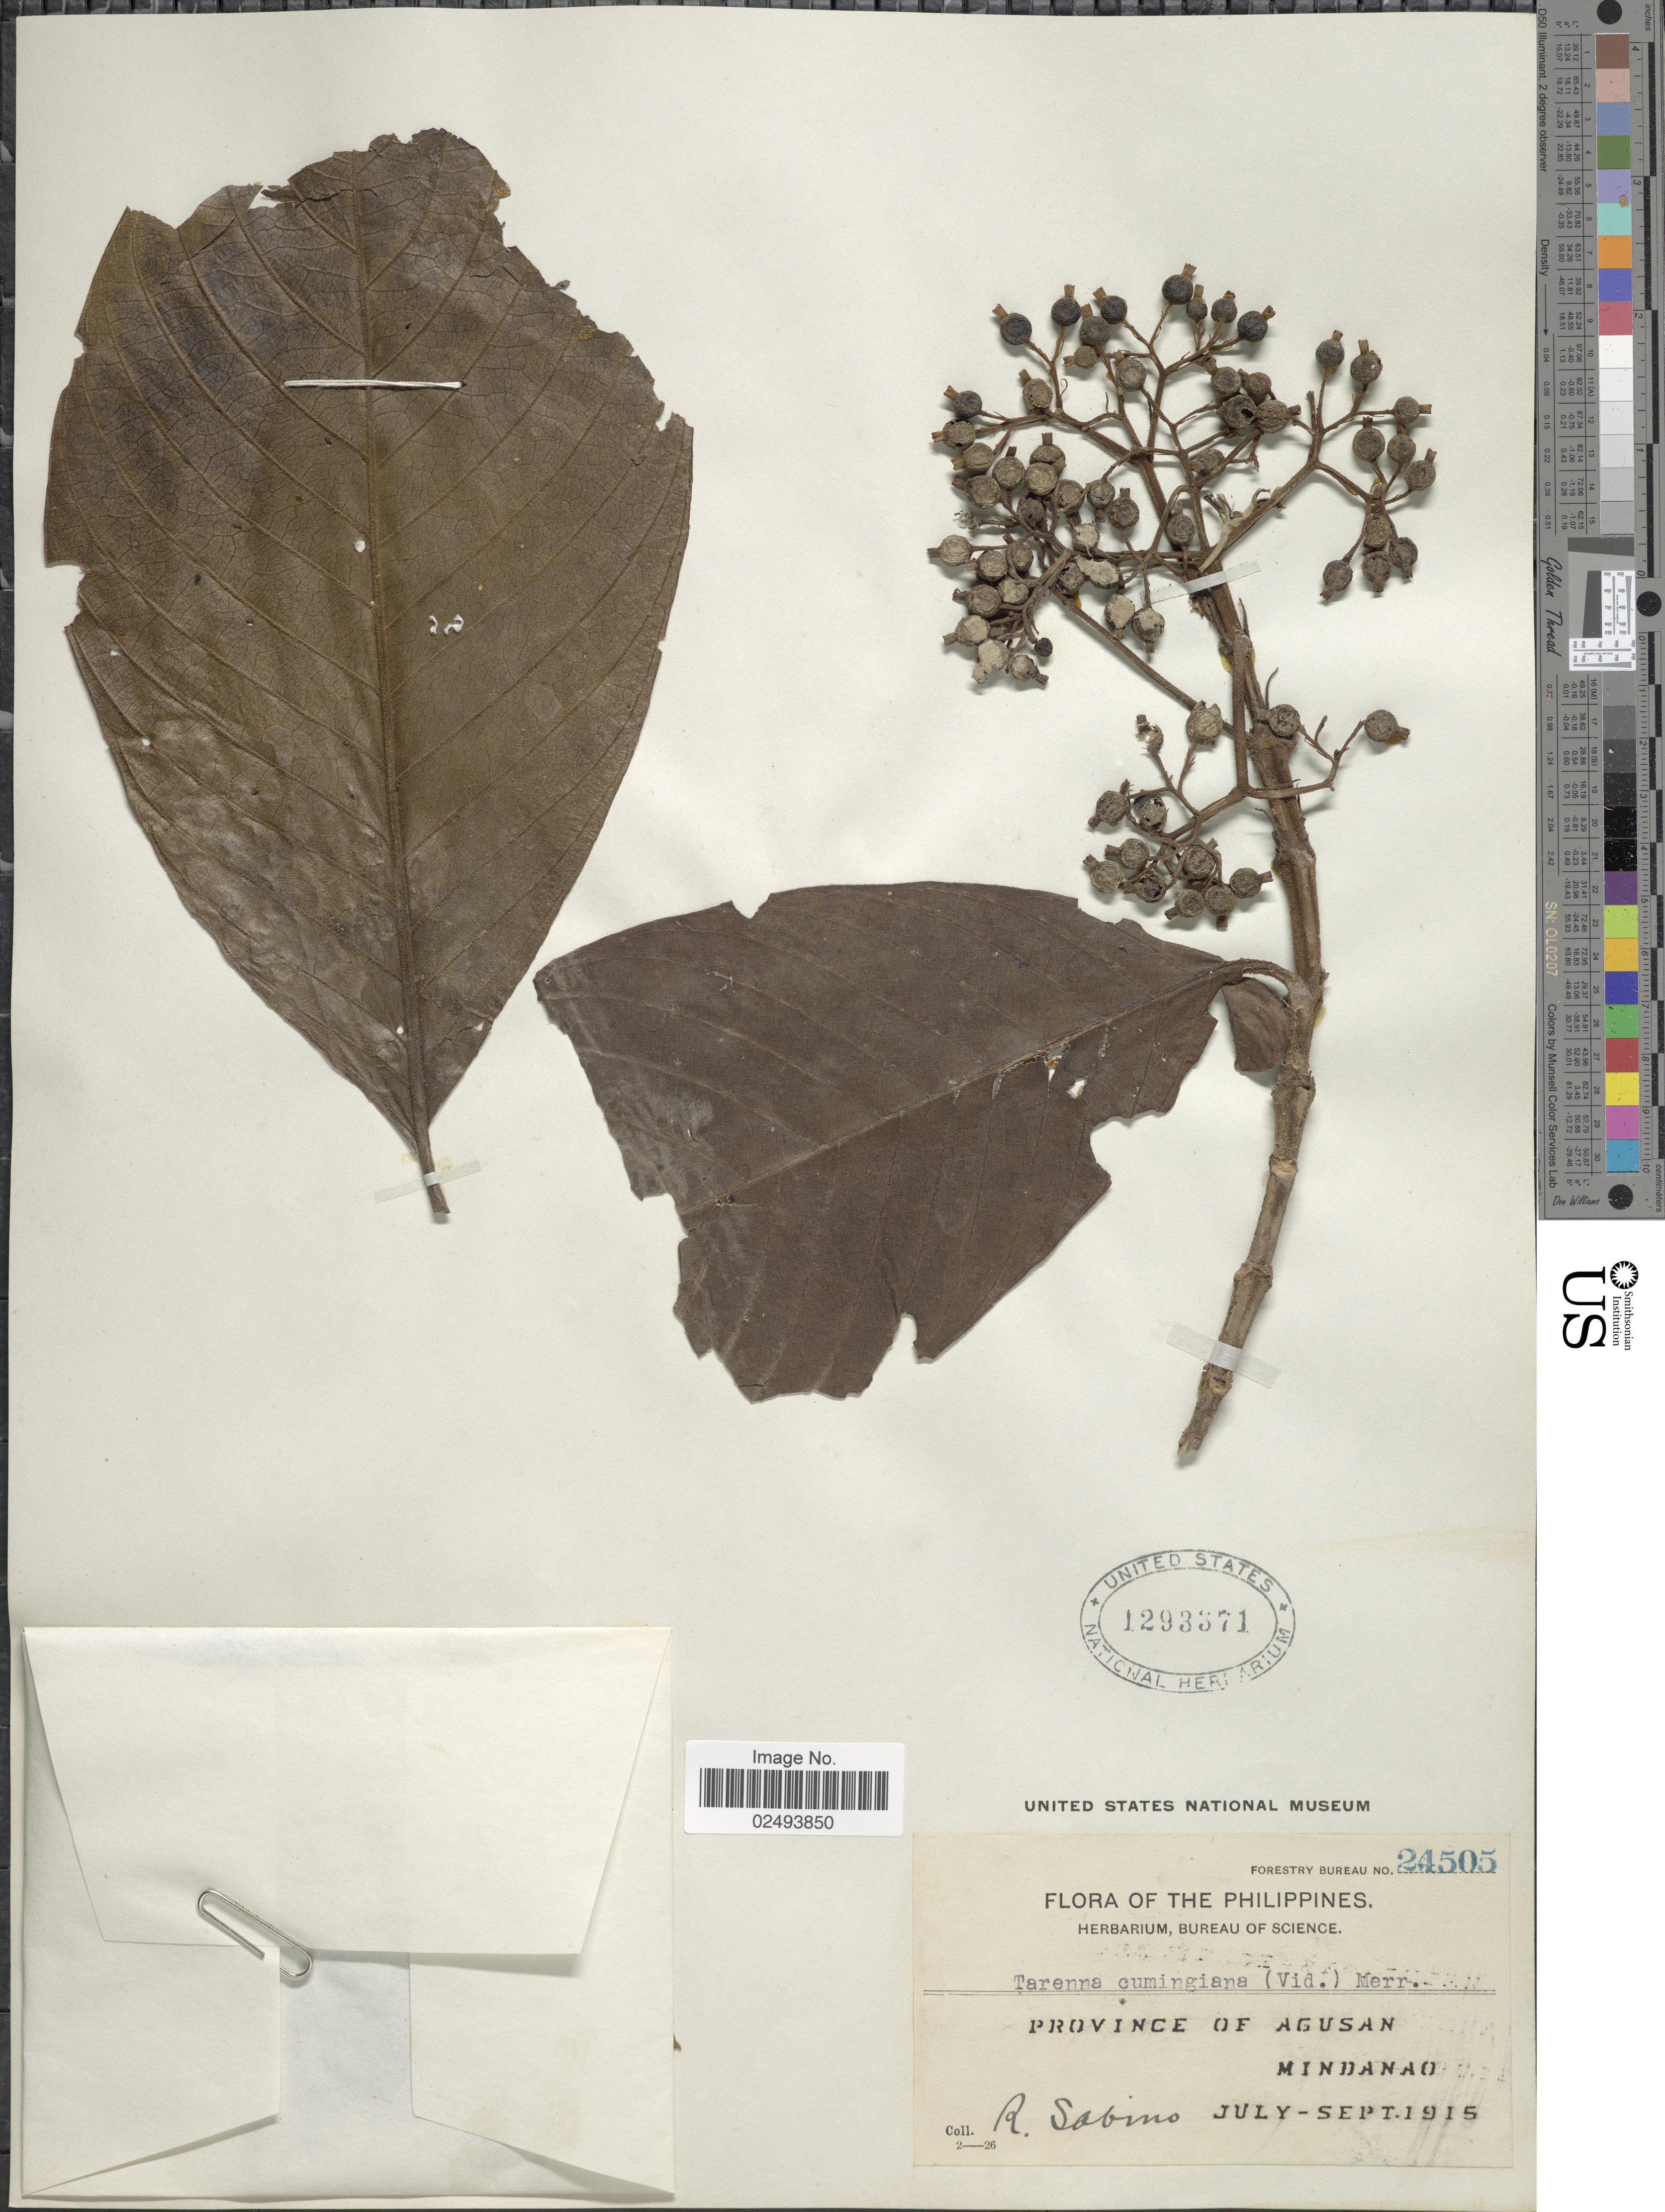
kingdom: Plantae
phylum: Tracheophyta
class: Magnoliopsida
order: Gentianales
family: Rubiaceae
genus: Tarenna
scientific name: Tarenna cumingiana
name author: (Vidal) Elmer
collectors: R. Sabino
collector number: Forestry Bureau 24505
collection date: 1915-07/1915-09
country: Philippines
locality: Province of Agusan. Mindanao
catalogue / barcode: US 1293371